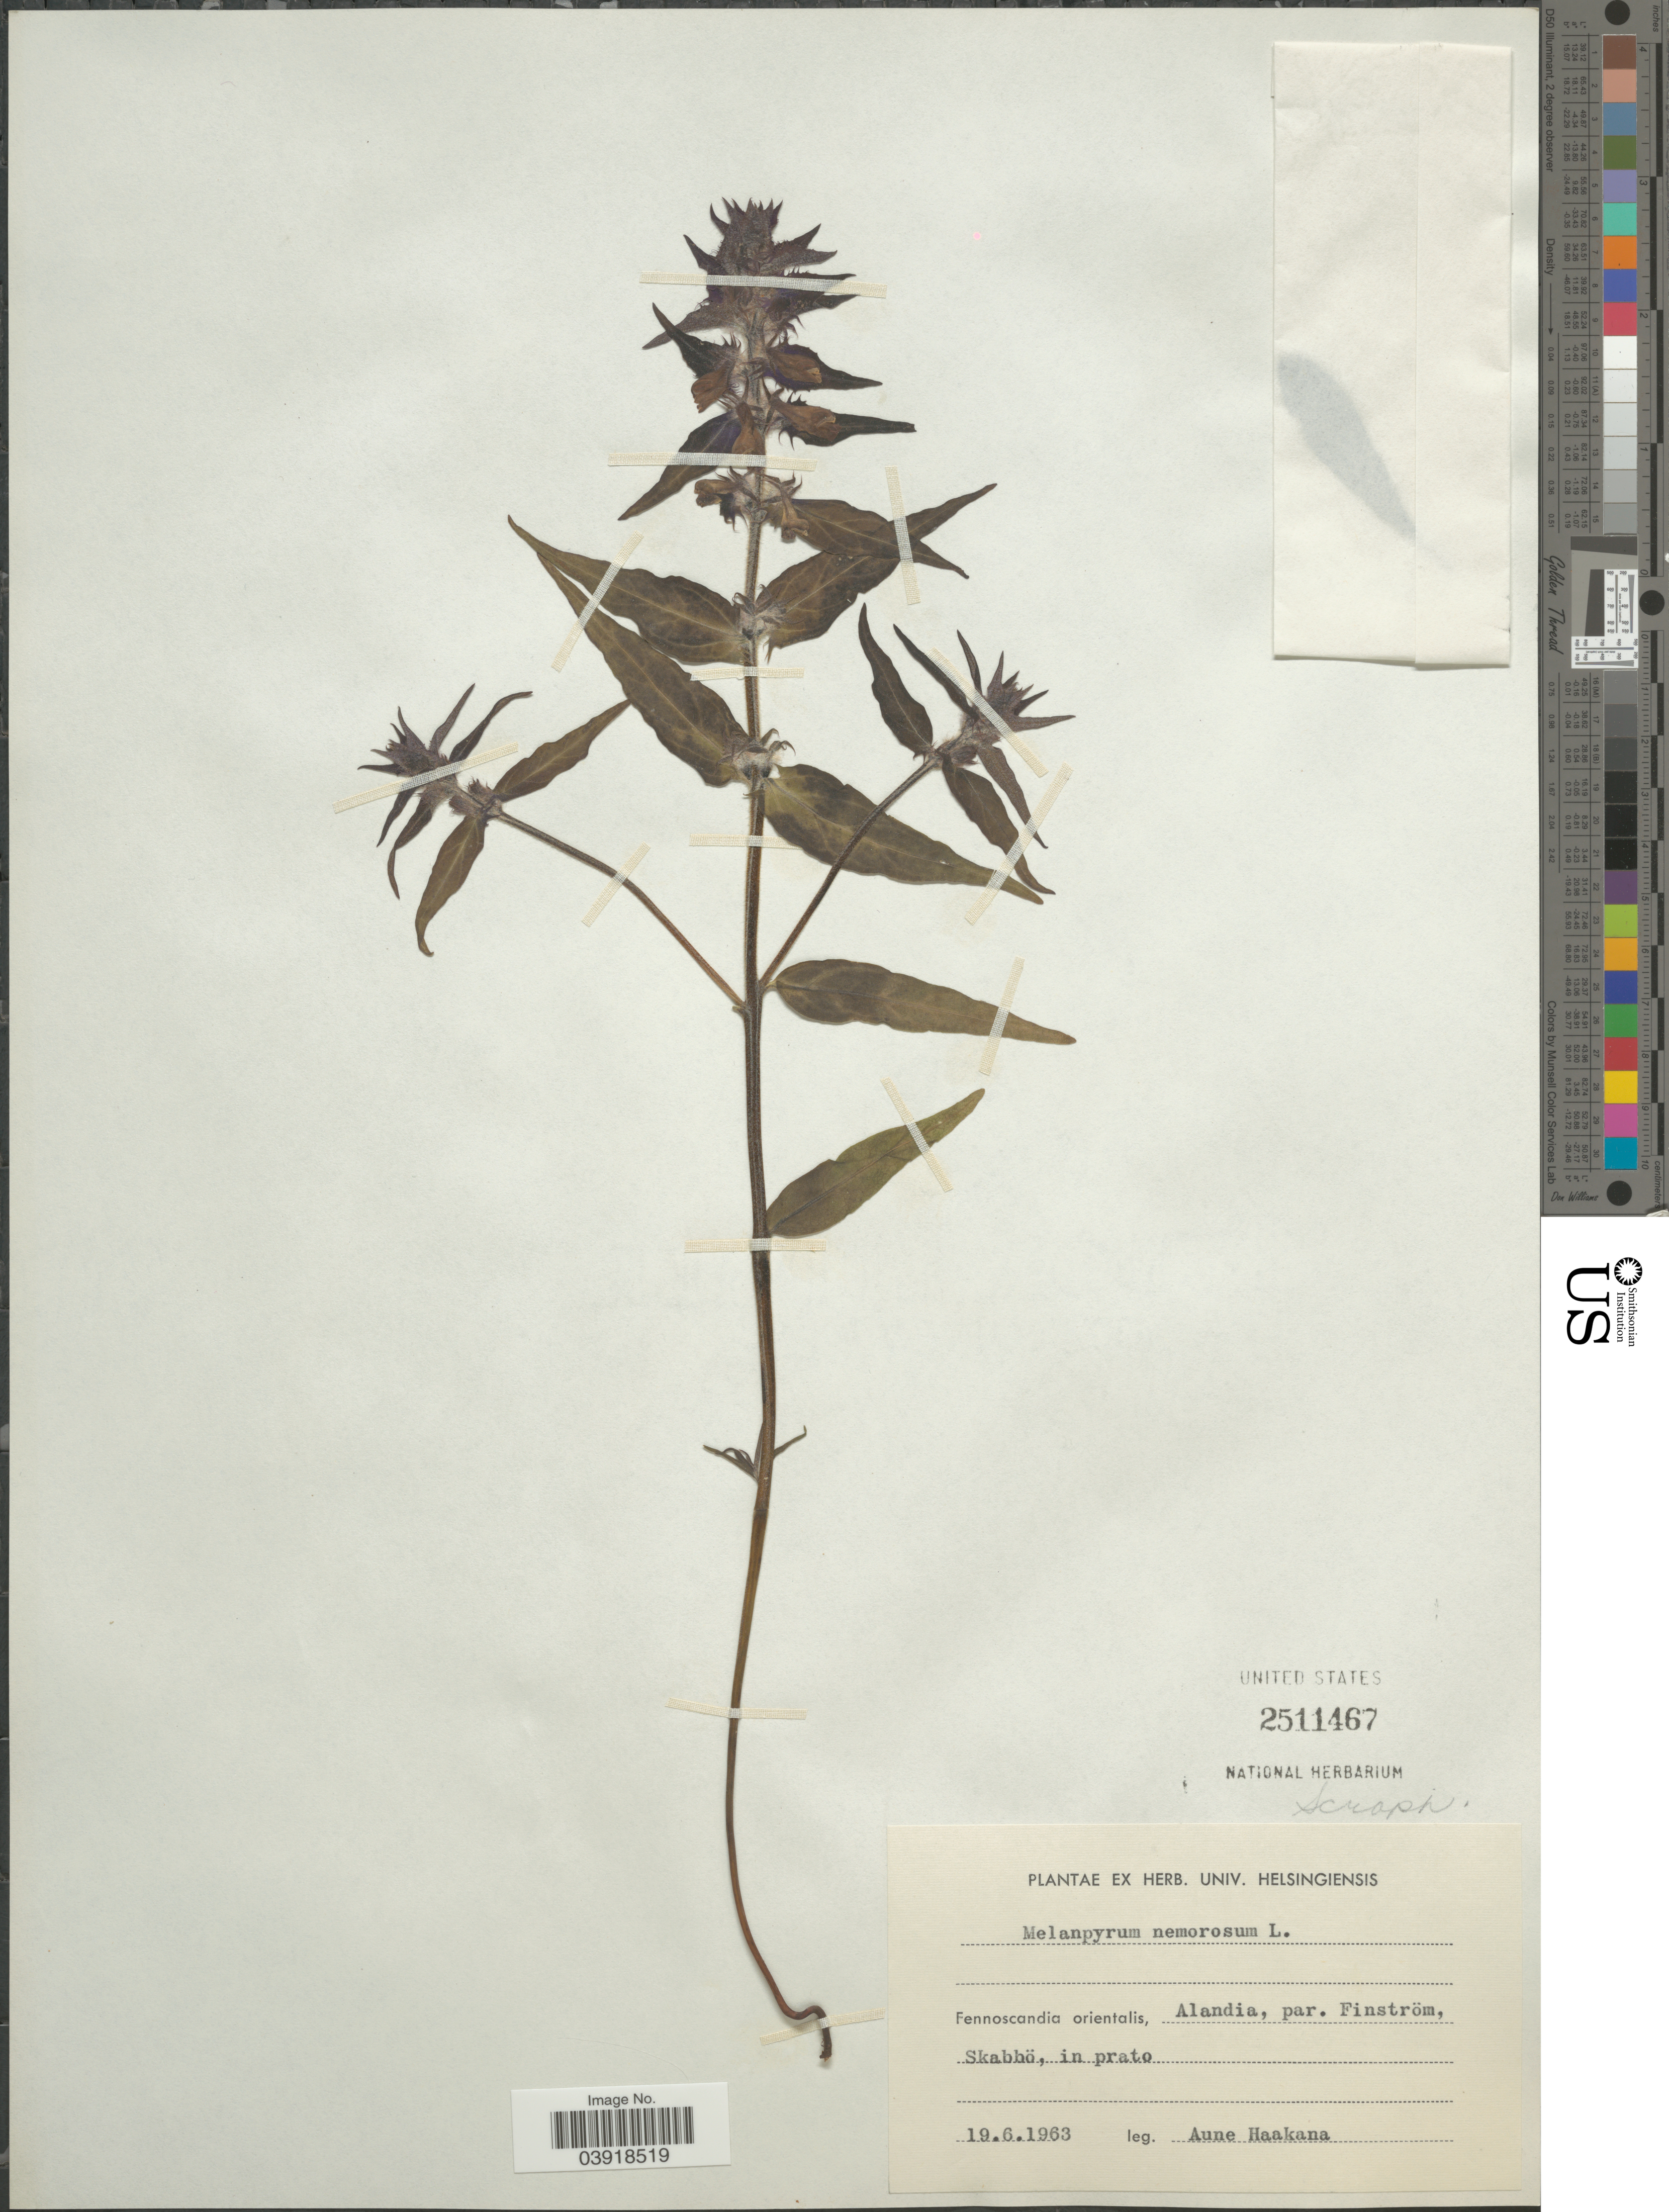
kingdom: Plantae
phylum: Tracheophyta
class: Magnoliopsida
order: Lamiales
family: Orobanchaceae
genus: Melampyrum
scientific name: Melampyrum nemorosum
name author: Baumg.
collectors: A. Haakana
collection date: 1963-06-19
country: Sweden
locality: Fennoscandia orientalis, Alandia, par. Finström, Skabbö, in prato.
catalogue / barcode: US 2511467